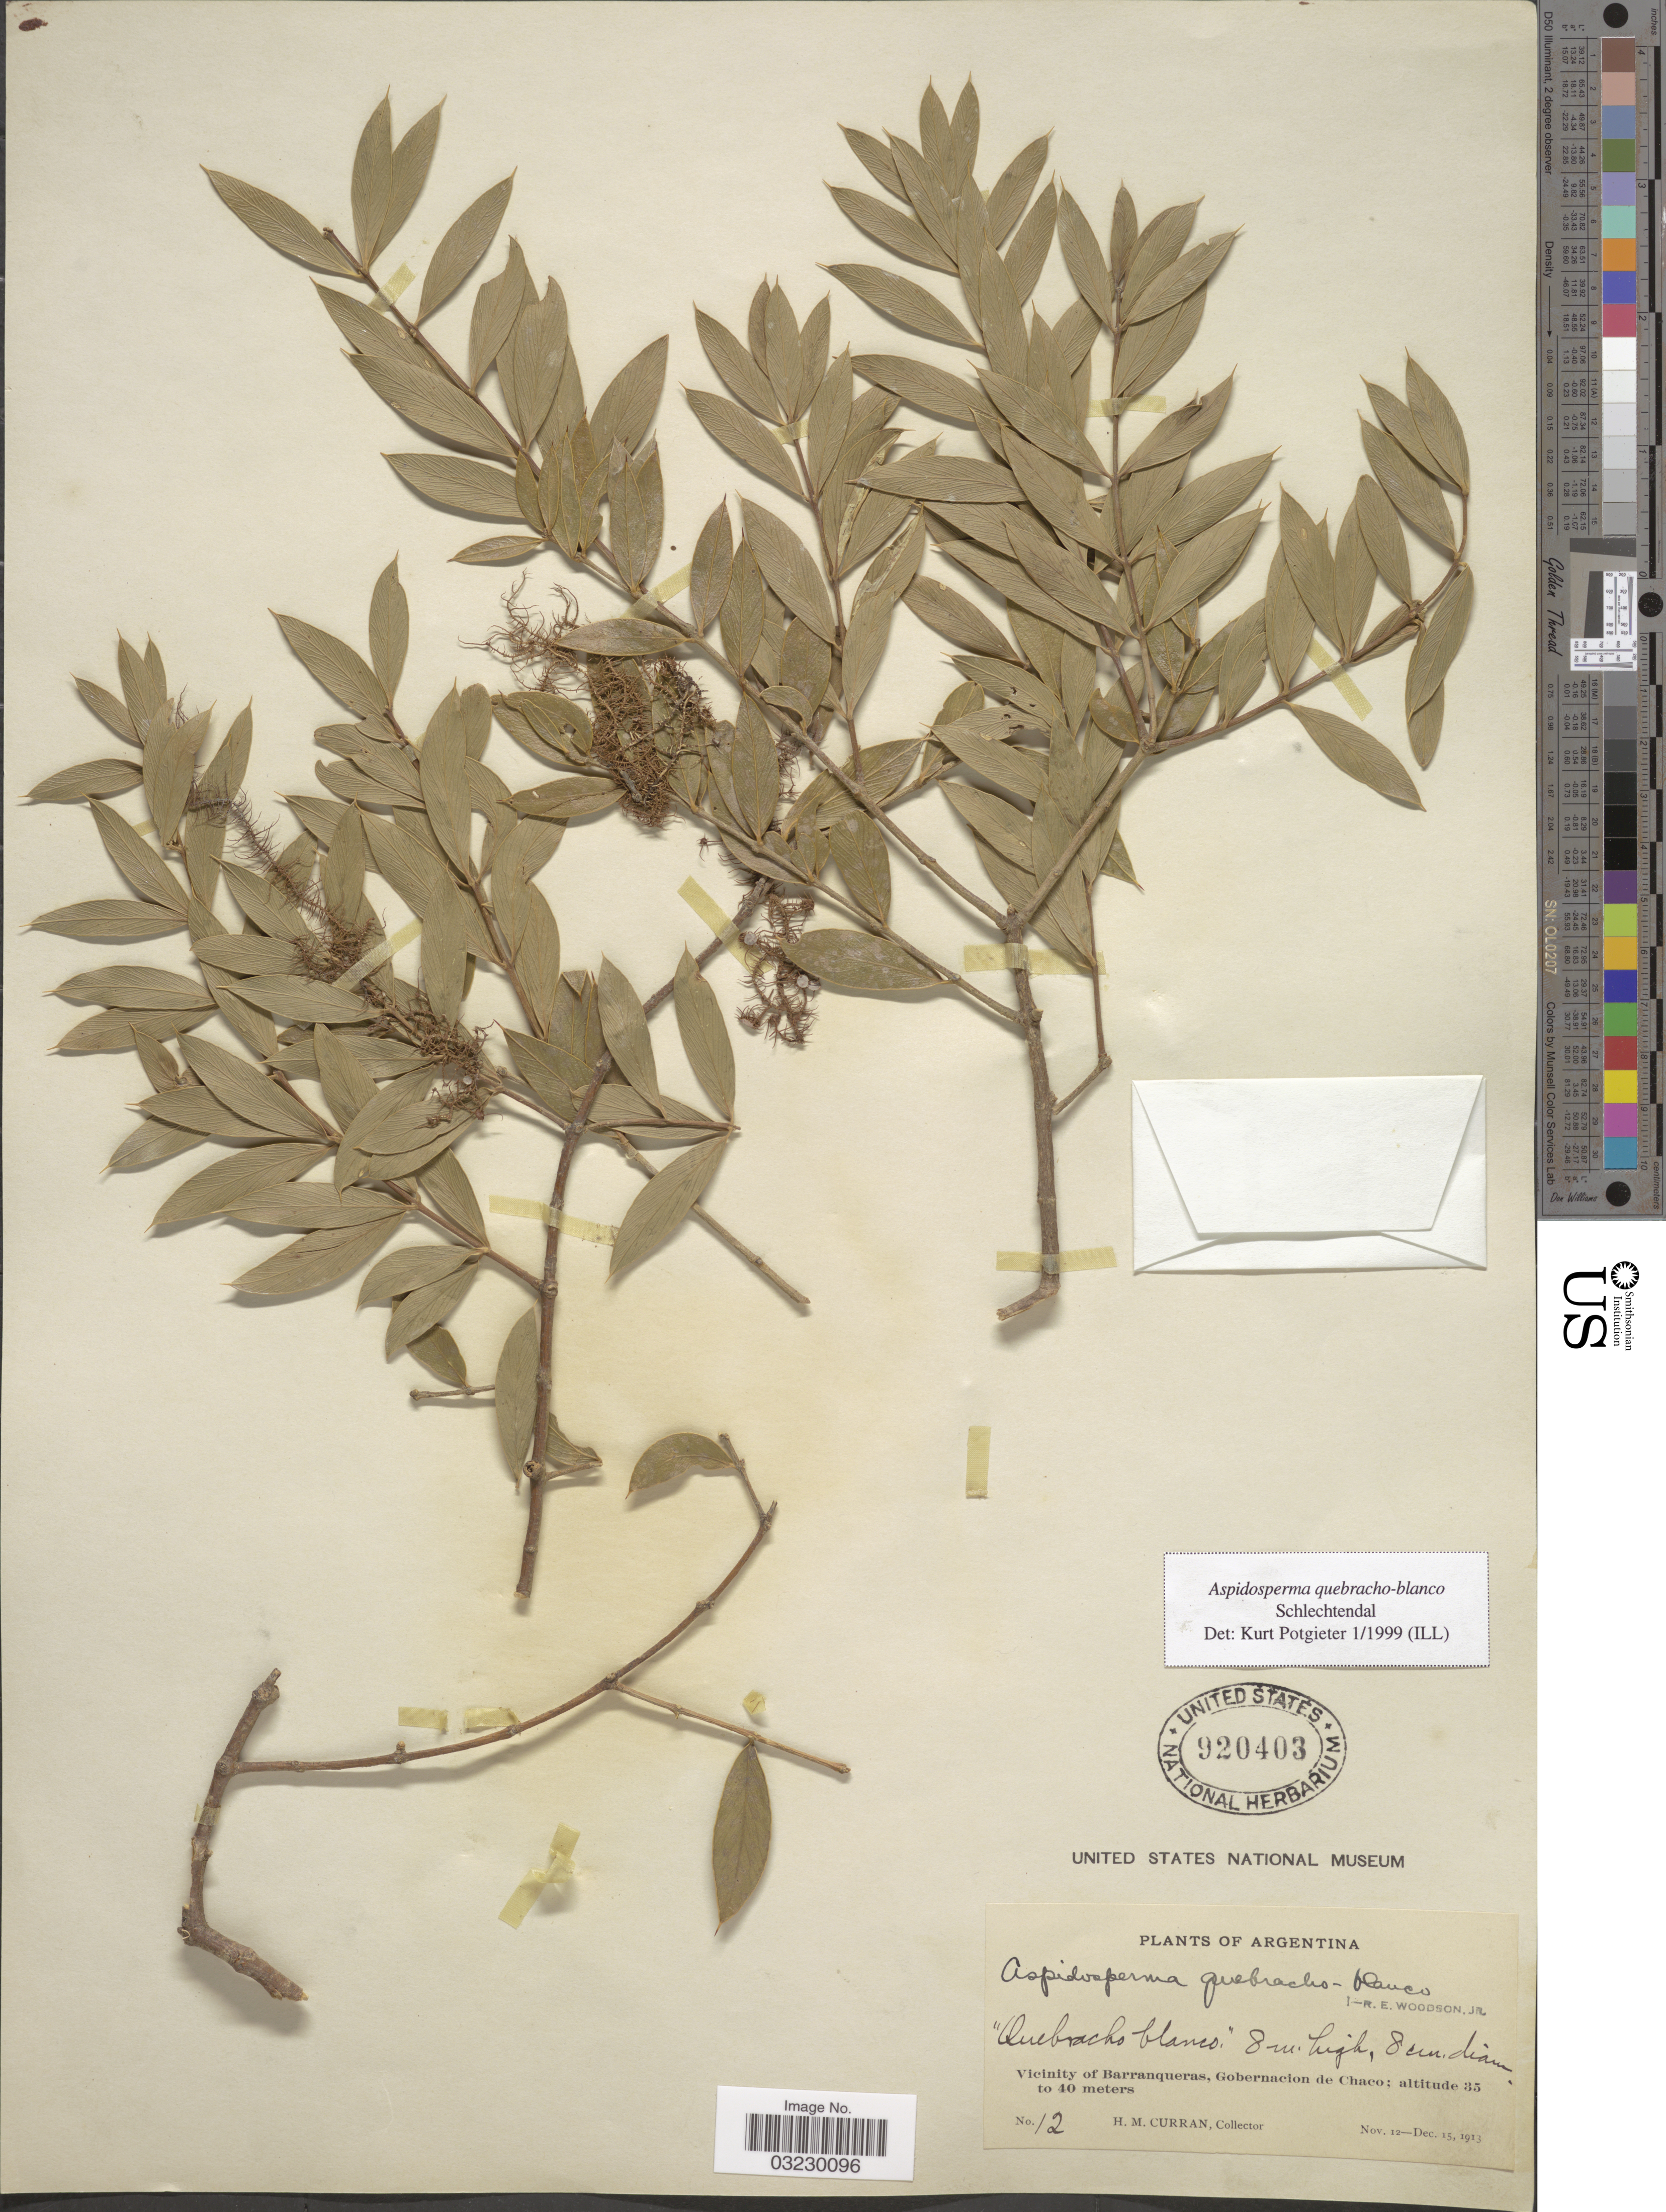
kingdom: Plantae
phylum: Tracheophyta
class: Magnoliopsida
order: Gentianales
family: Apocynaceae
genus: Aspidosperma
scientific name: Aspidosperma quebracho-blanco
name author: Schltdl.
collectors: H. M. Curran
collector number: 12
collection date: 1913-11-12/1913-12-15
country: Argentina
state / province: Chaco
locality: Vicinity of Barranqueras, Gobernacion de Chaco.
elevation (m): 35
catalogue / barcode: US 920403